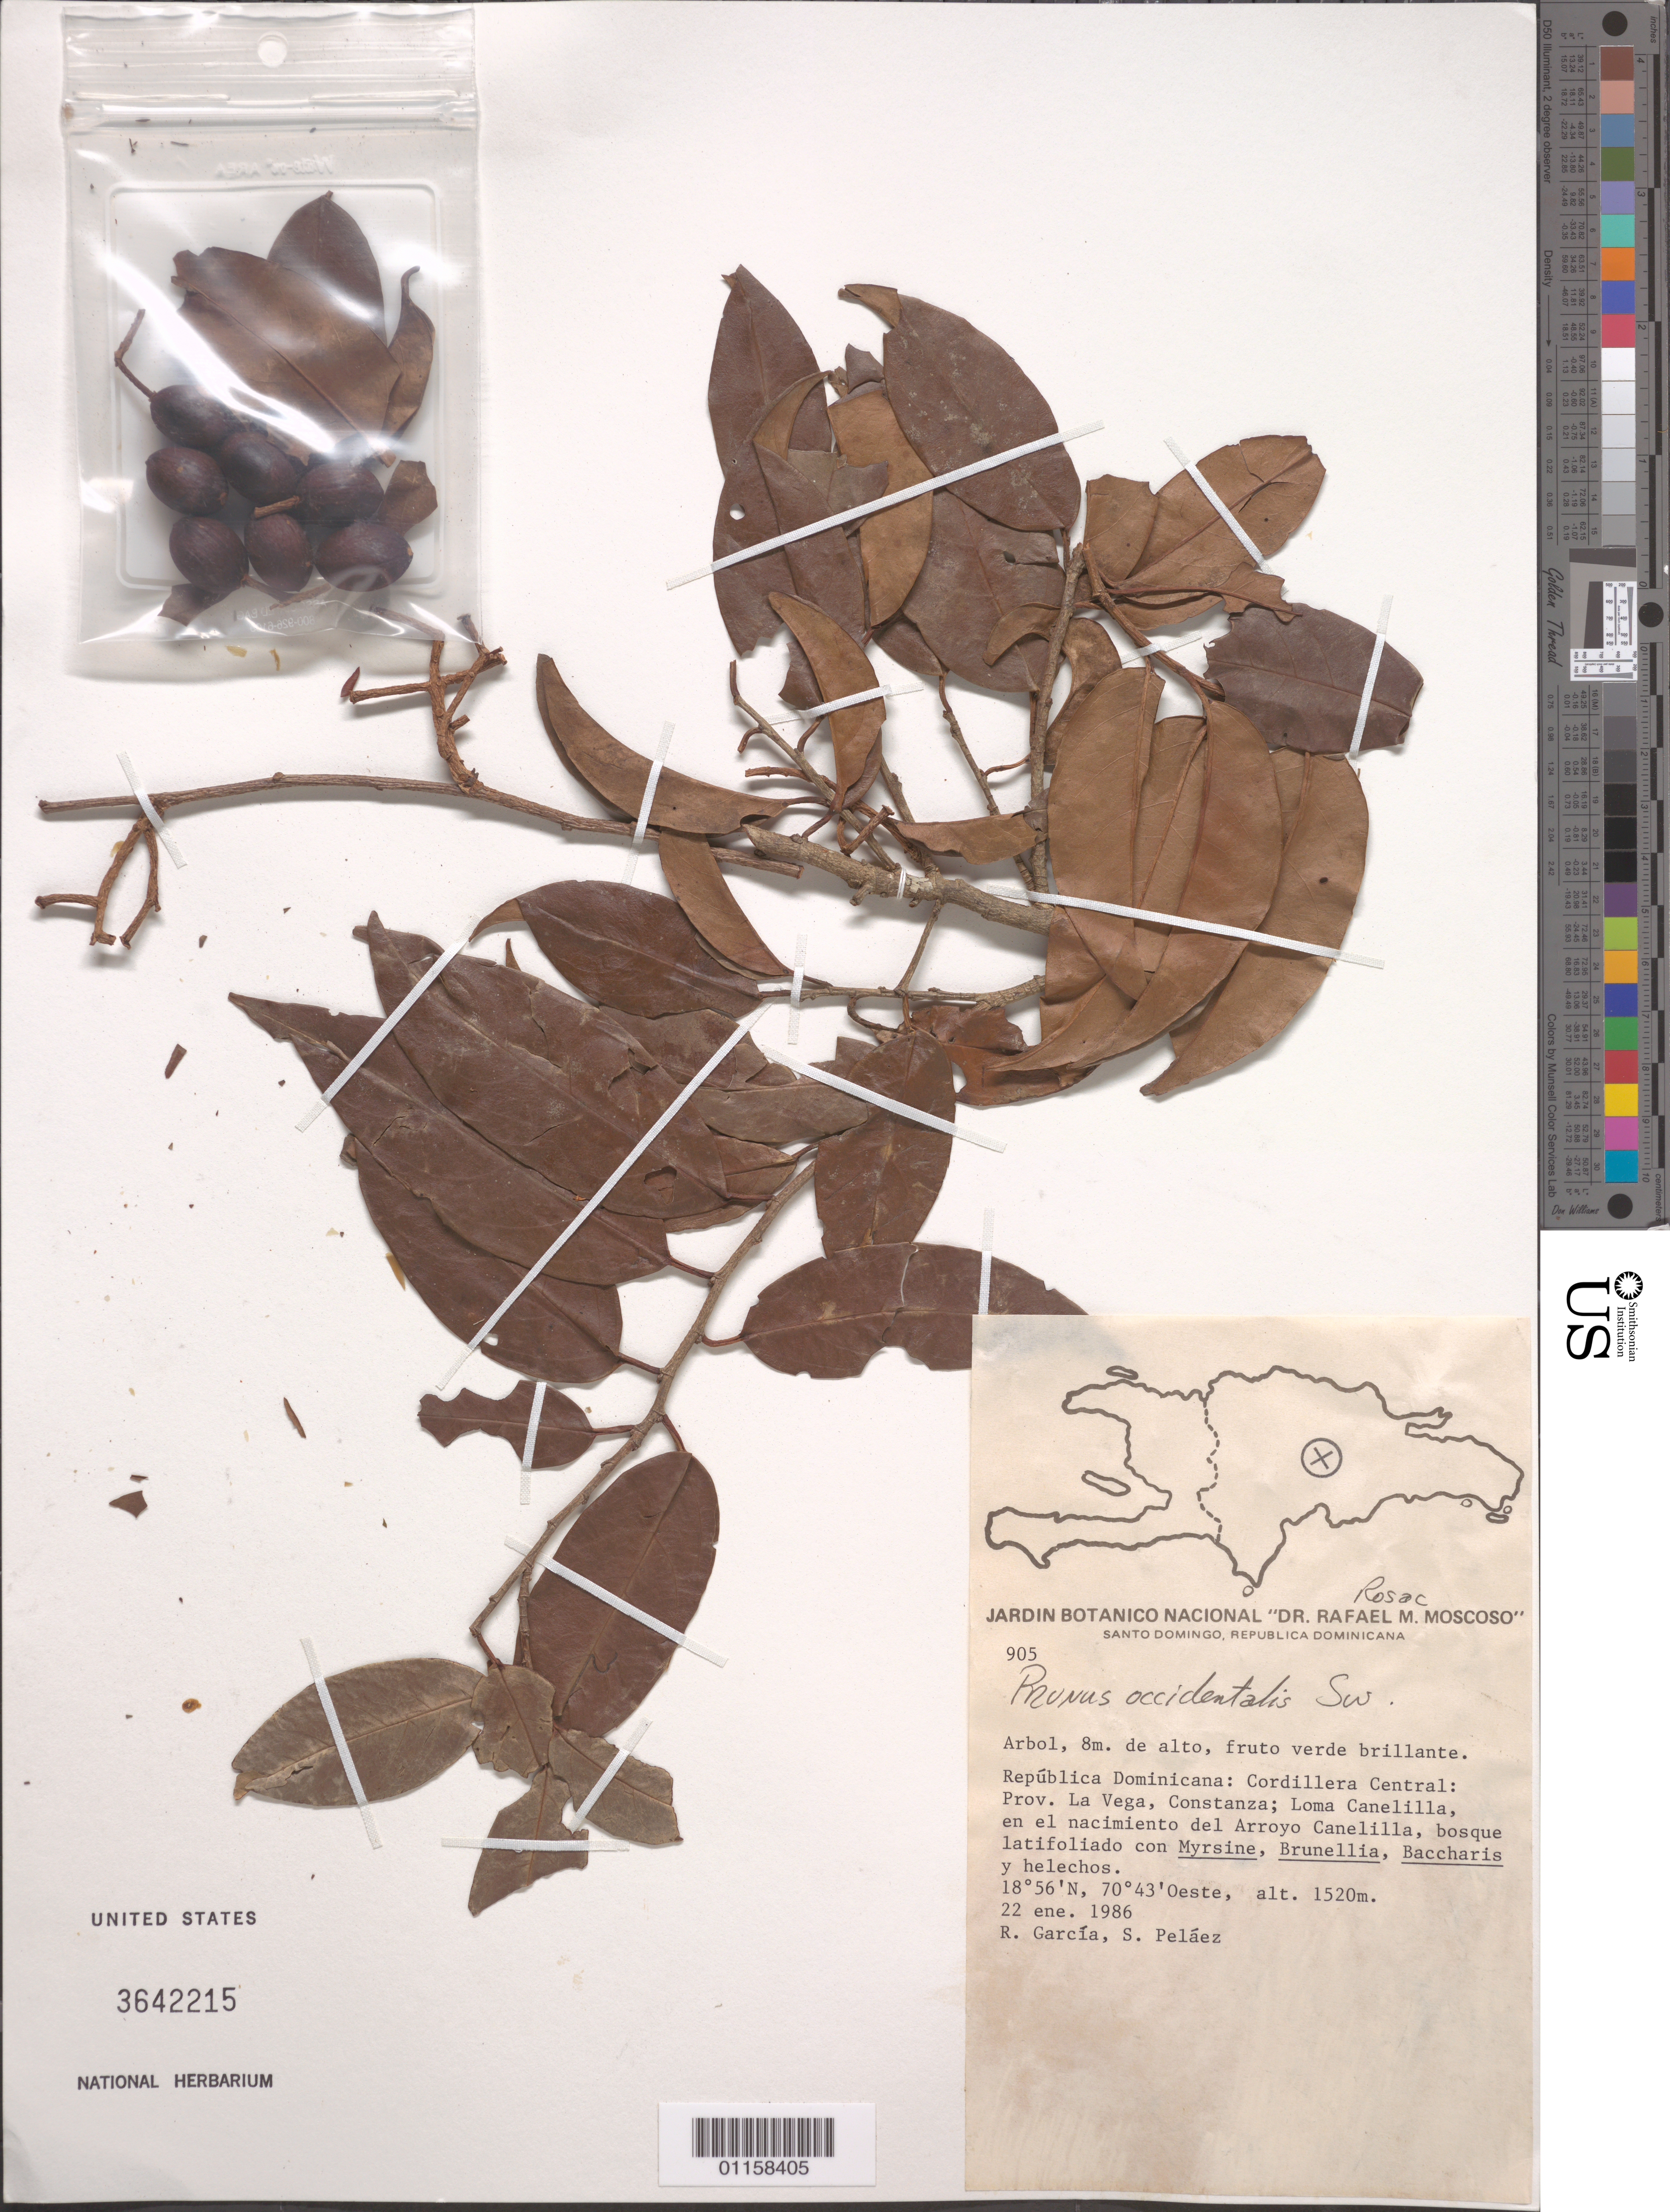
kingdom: Plantae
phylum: Tracheophyta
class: Magnoliopsida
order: Rosales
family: Rosaceae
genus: Prunus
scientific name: Prunus occidentalis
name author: Sw.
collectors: R. García & S. Pelaez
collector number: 905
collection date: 1986-01-22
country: Dominican Republic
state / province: La Vega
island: Hispaniola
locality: Cordillera Central, Constanza, Loma Canelilla, en el nacimiento del Arroyo Canelilla.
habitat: Bosque latifoliado con Myrsine, Brunellia, Baccharis y helechos.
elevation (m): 1520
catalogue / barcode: US 3642215